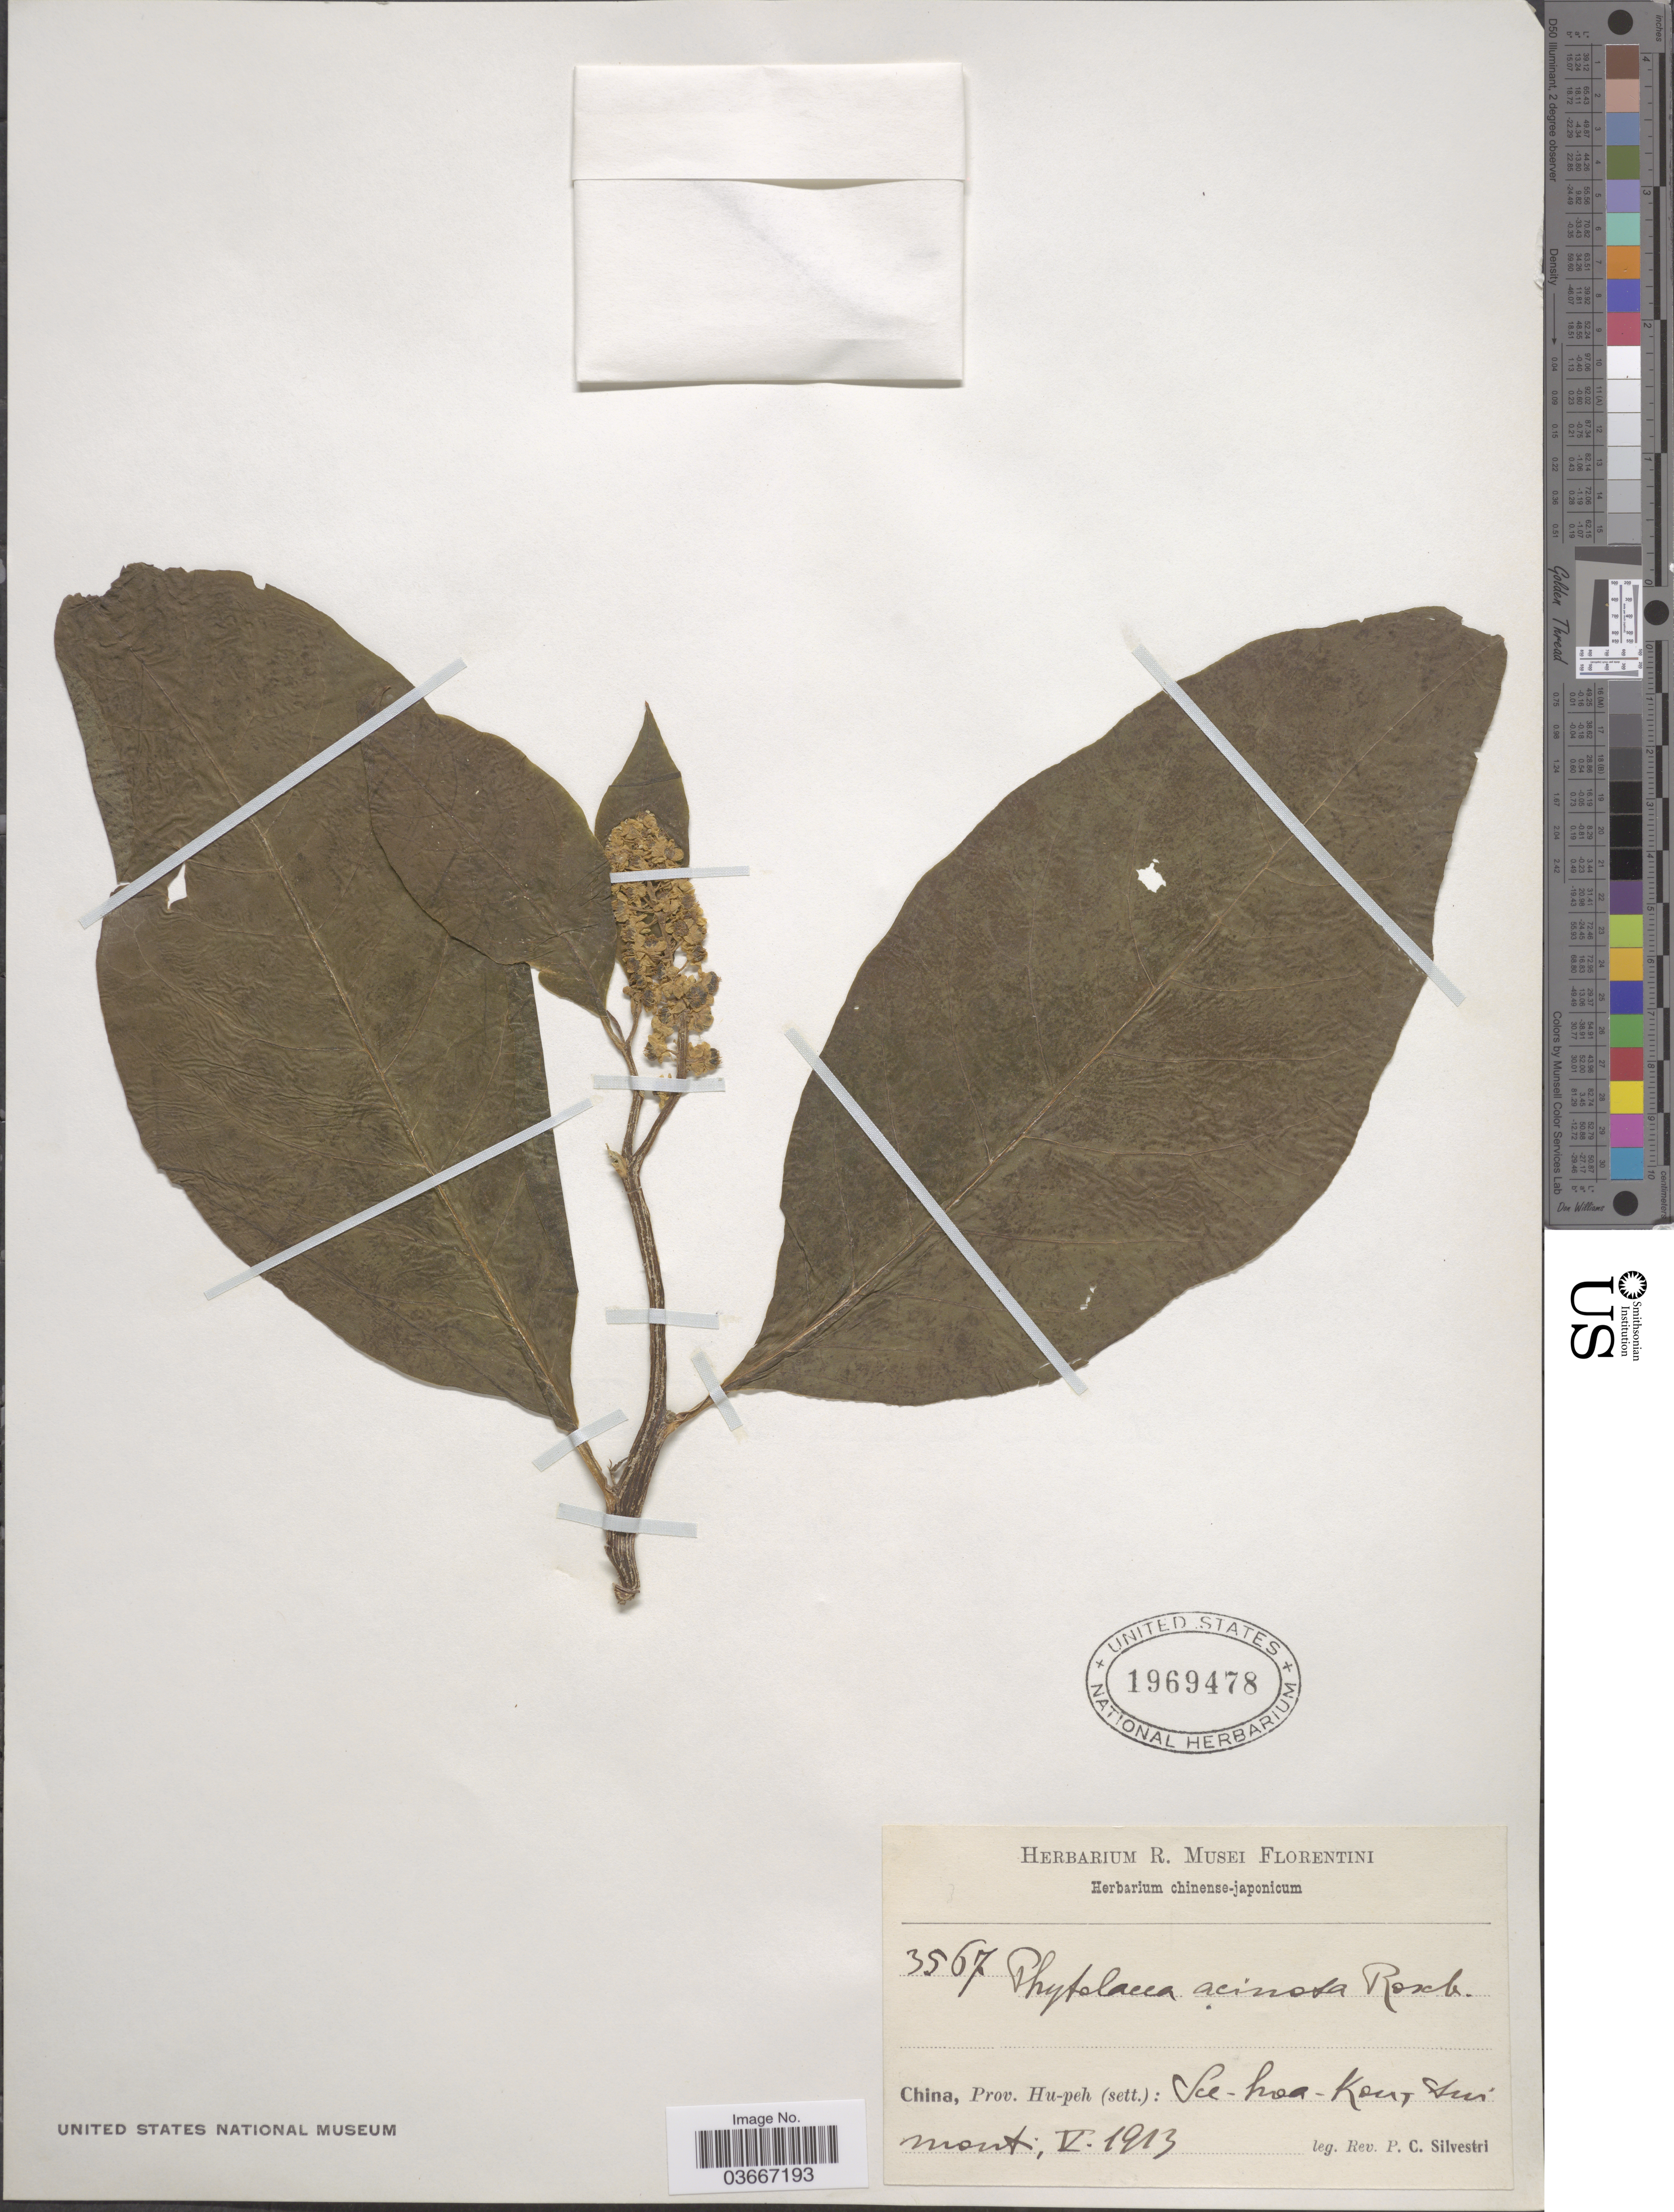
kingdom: Plantae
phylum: Tracheophyta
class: Magnoliopsida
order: Caryophyllales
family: Phytolaccaceae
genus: Phytolacca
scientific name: Phytolacca acinosa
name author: Roxb.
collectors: P. Silvestri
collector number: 3567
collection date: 1913-05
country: China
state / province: Hubei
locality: Prov. Hu-peh (sett.): Sa hoa - Kou Sui mont.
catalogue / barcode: US 1969478